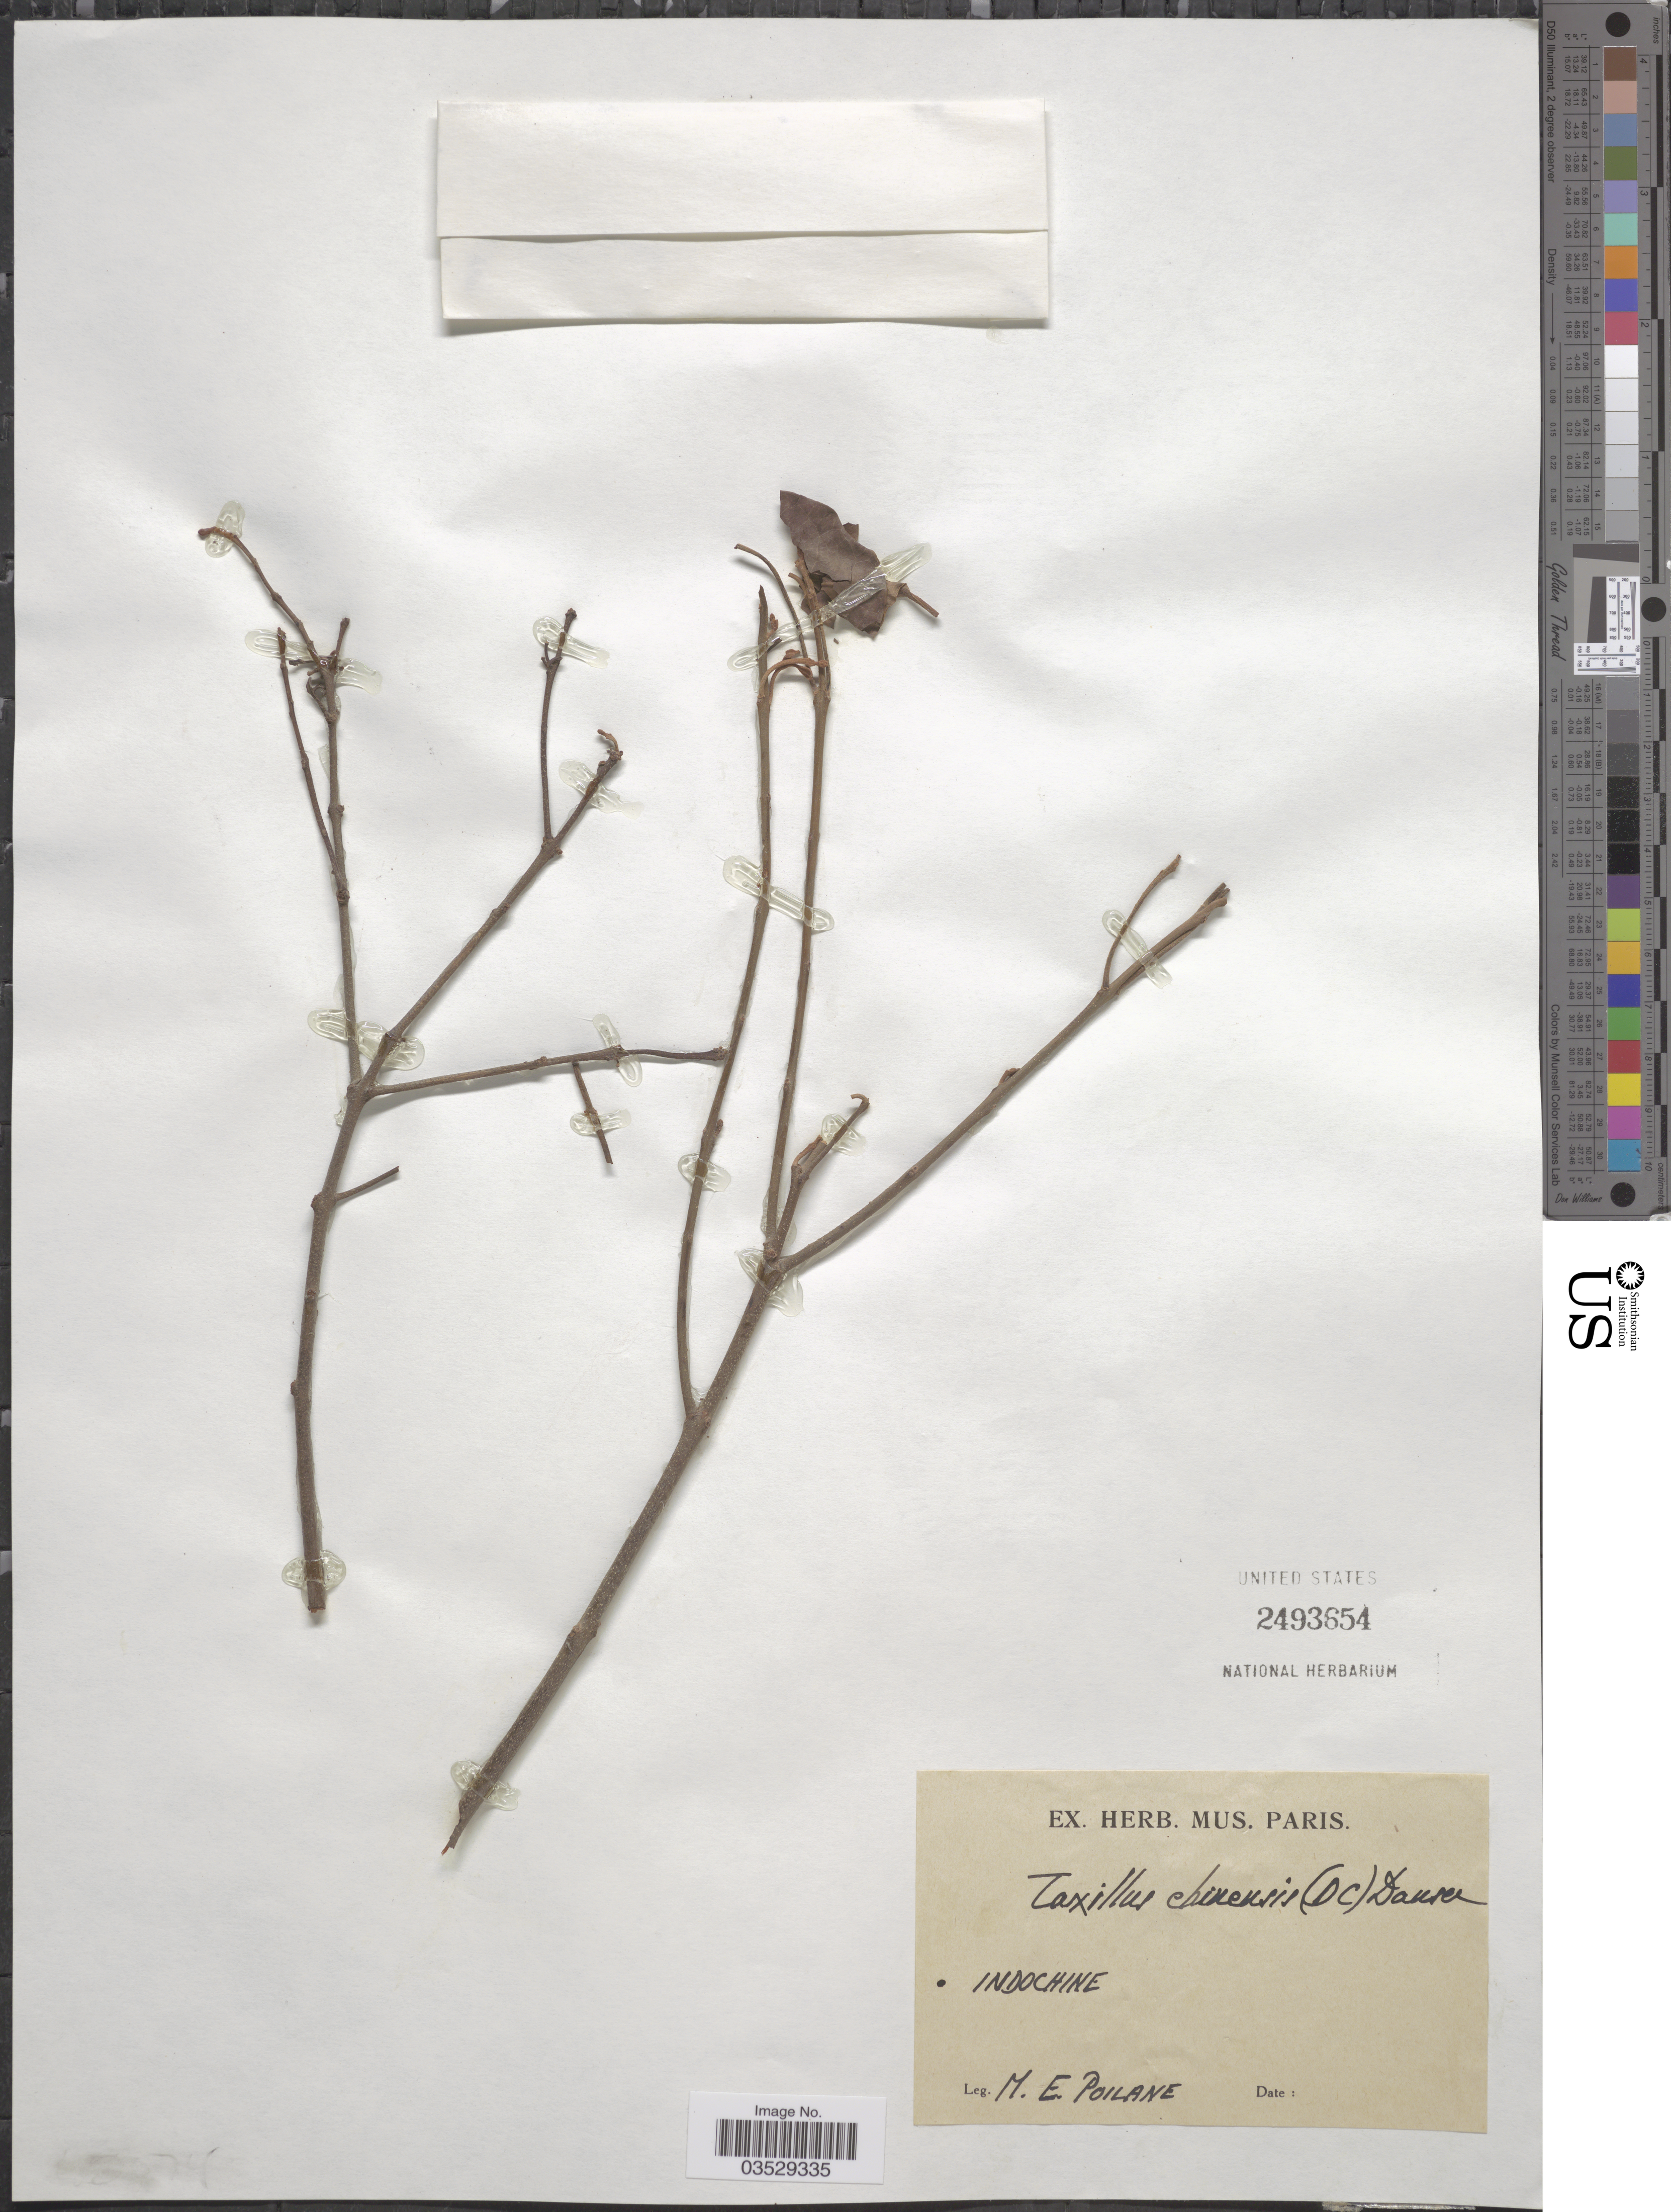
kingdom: Plantae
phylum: Tracheophyta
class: Magnoliopsida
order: Santalales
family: Loranthaceae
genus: Taxillus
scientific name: Taxillus chinensis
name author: (DC.) Danser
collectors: M. Poilane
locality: Indochine.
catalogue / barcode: US 2493654